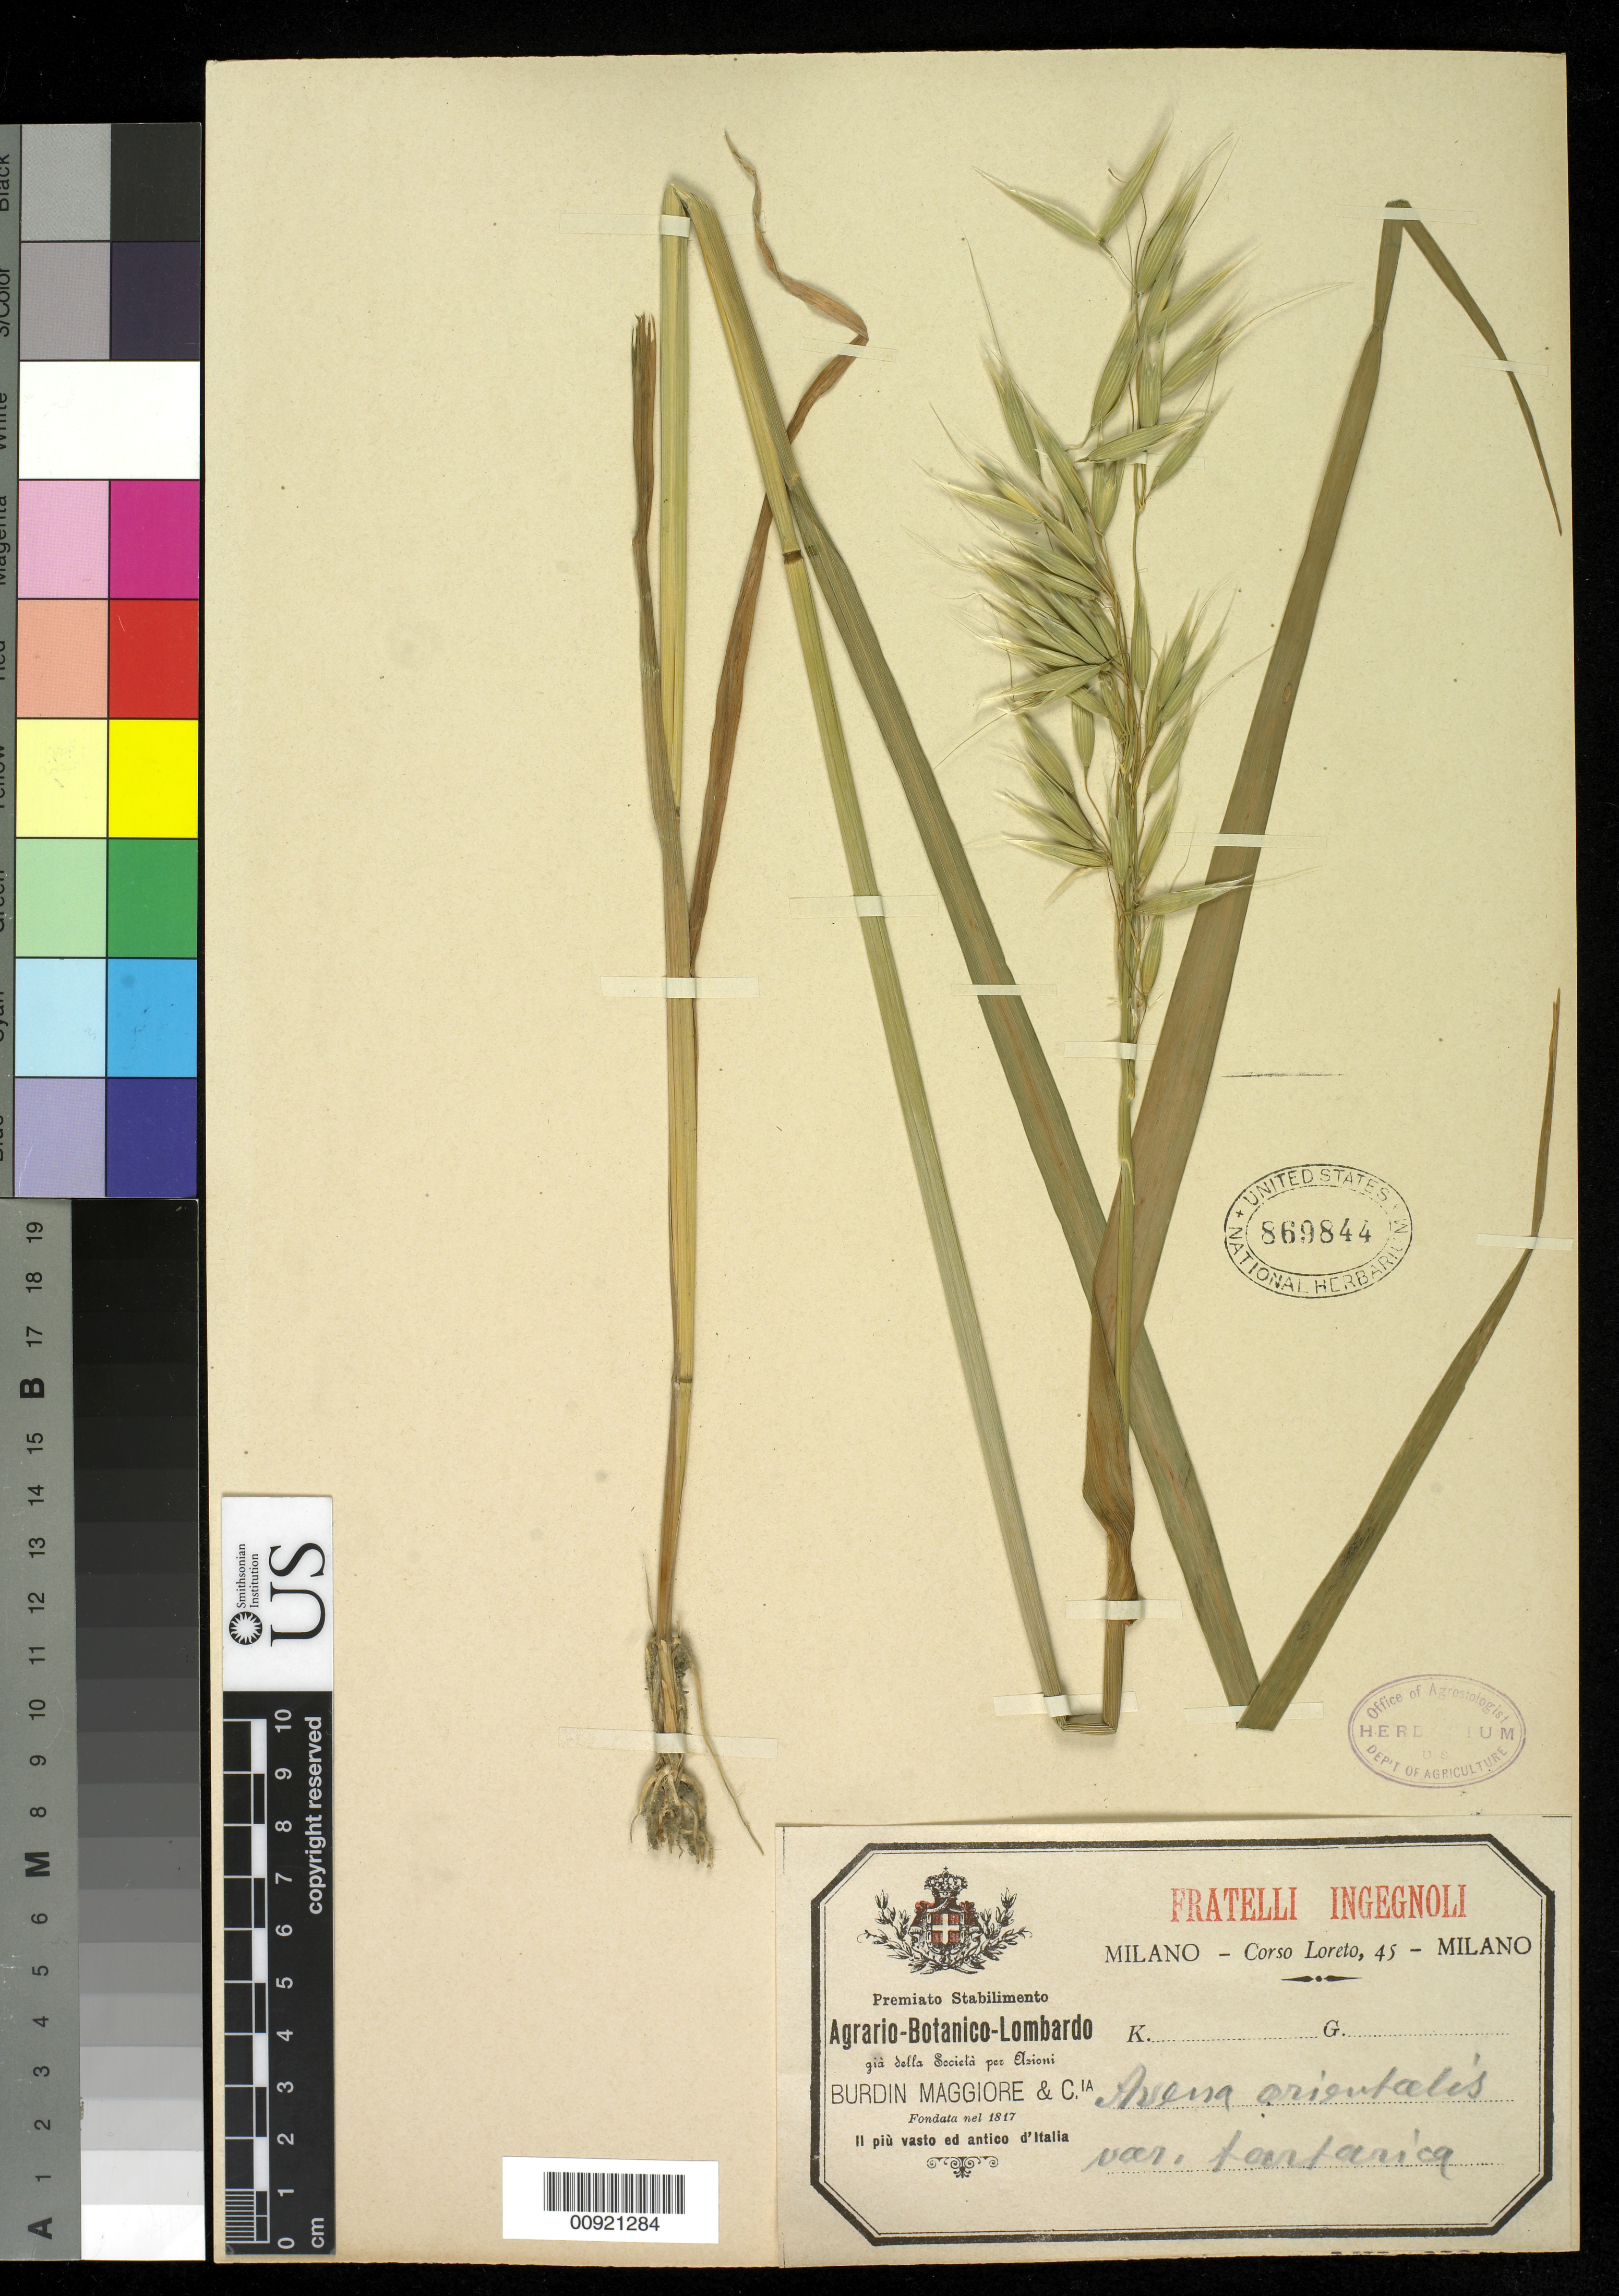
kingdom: Plantae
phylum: Tracheophyta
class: Liliopsida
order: Poales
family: Poaceae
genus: Avena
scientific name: Avena sativa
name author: L.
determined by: Poaceae Reorganization Project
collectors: Loreto, C.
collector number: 45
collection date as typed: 1817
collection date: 1817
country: Italy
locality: Milan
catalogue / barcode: US 869844